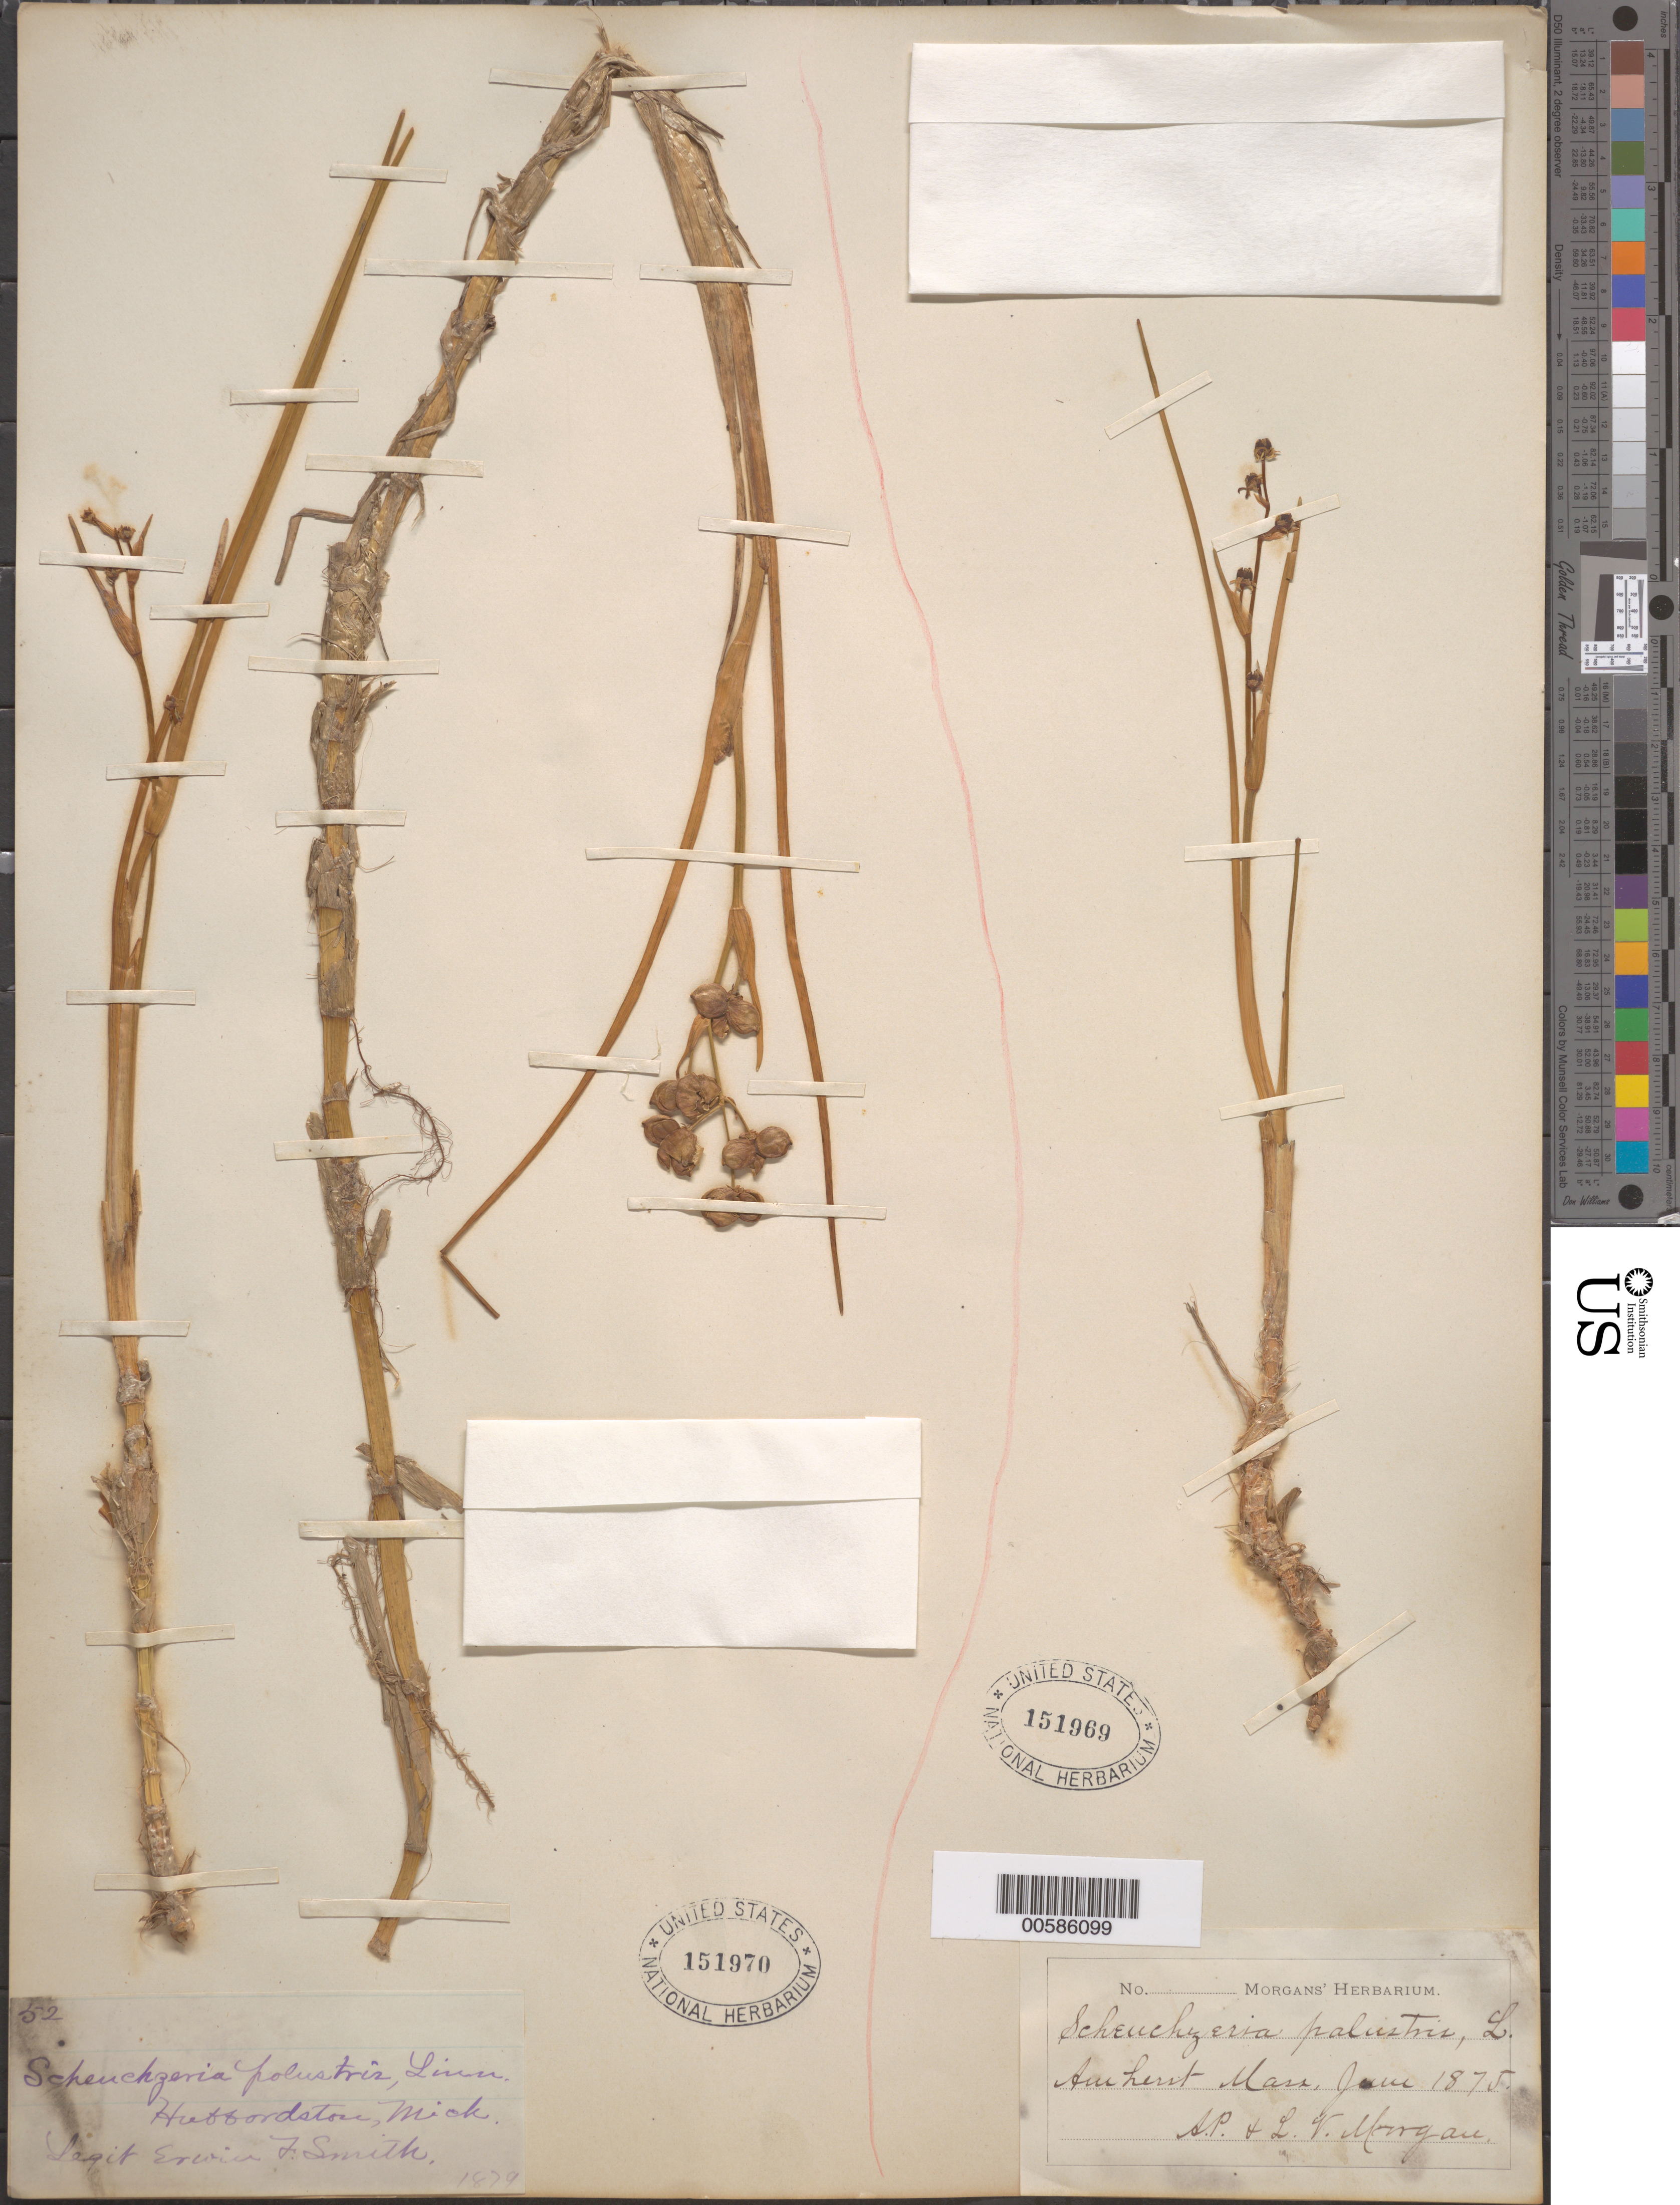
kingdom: Plantae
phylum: Tracheophyta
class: Liliopsida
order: Alismatales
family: Scheuchzeriaceae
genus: Scheuchzeria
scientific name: Scheuchzeria palustris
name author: L.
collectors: A. Morgan & L. Morgan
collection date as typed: Jun 1875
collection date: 1875-06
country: United States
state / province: Massachusetts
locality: Amherst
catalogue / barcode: US 151969